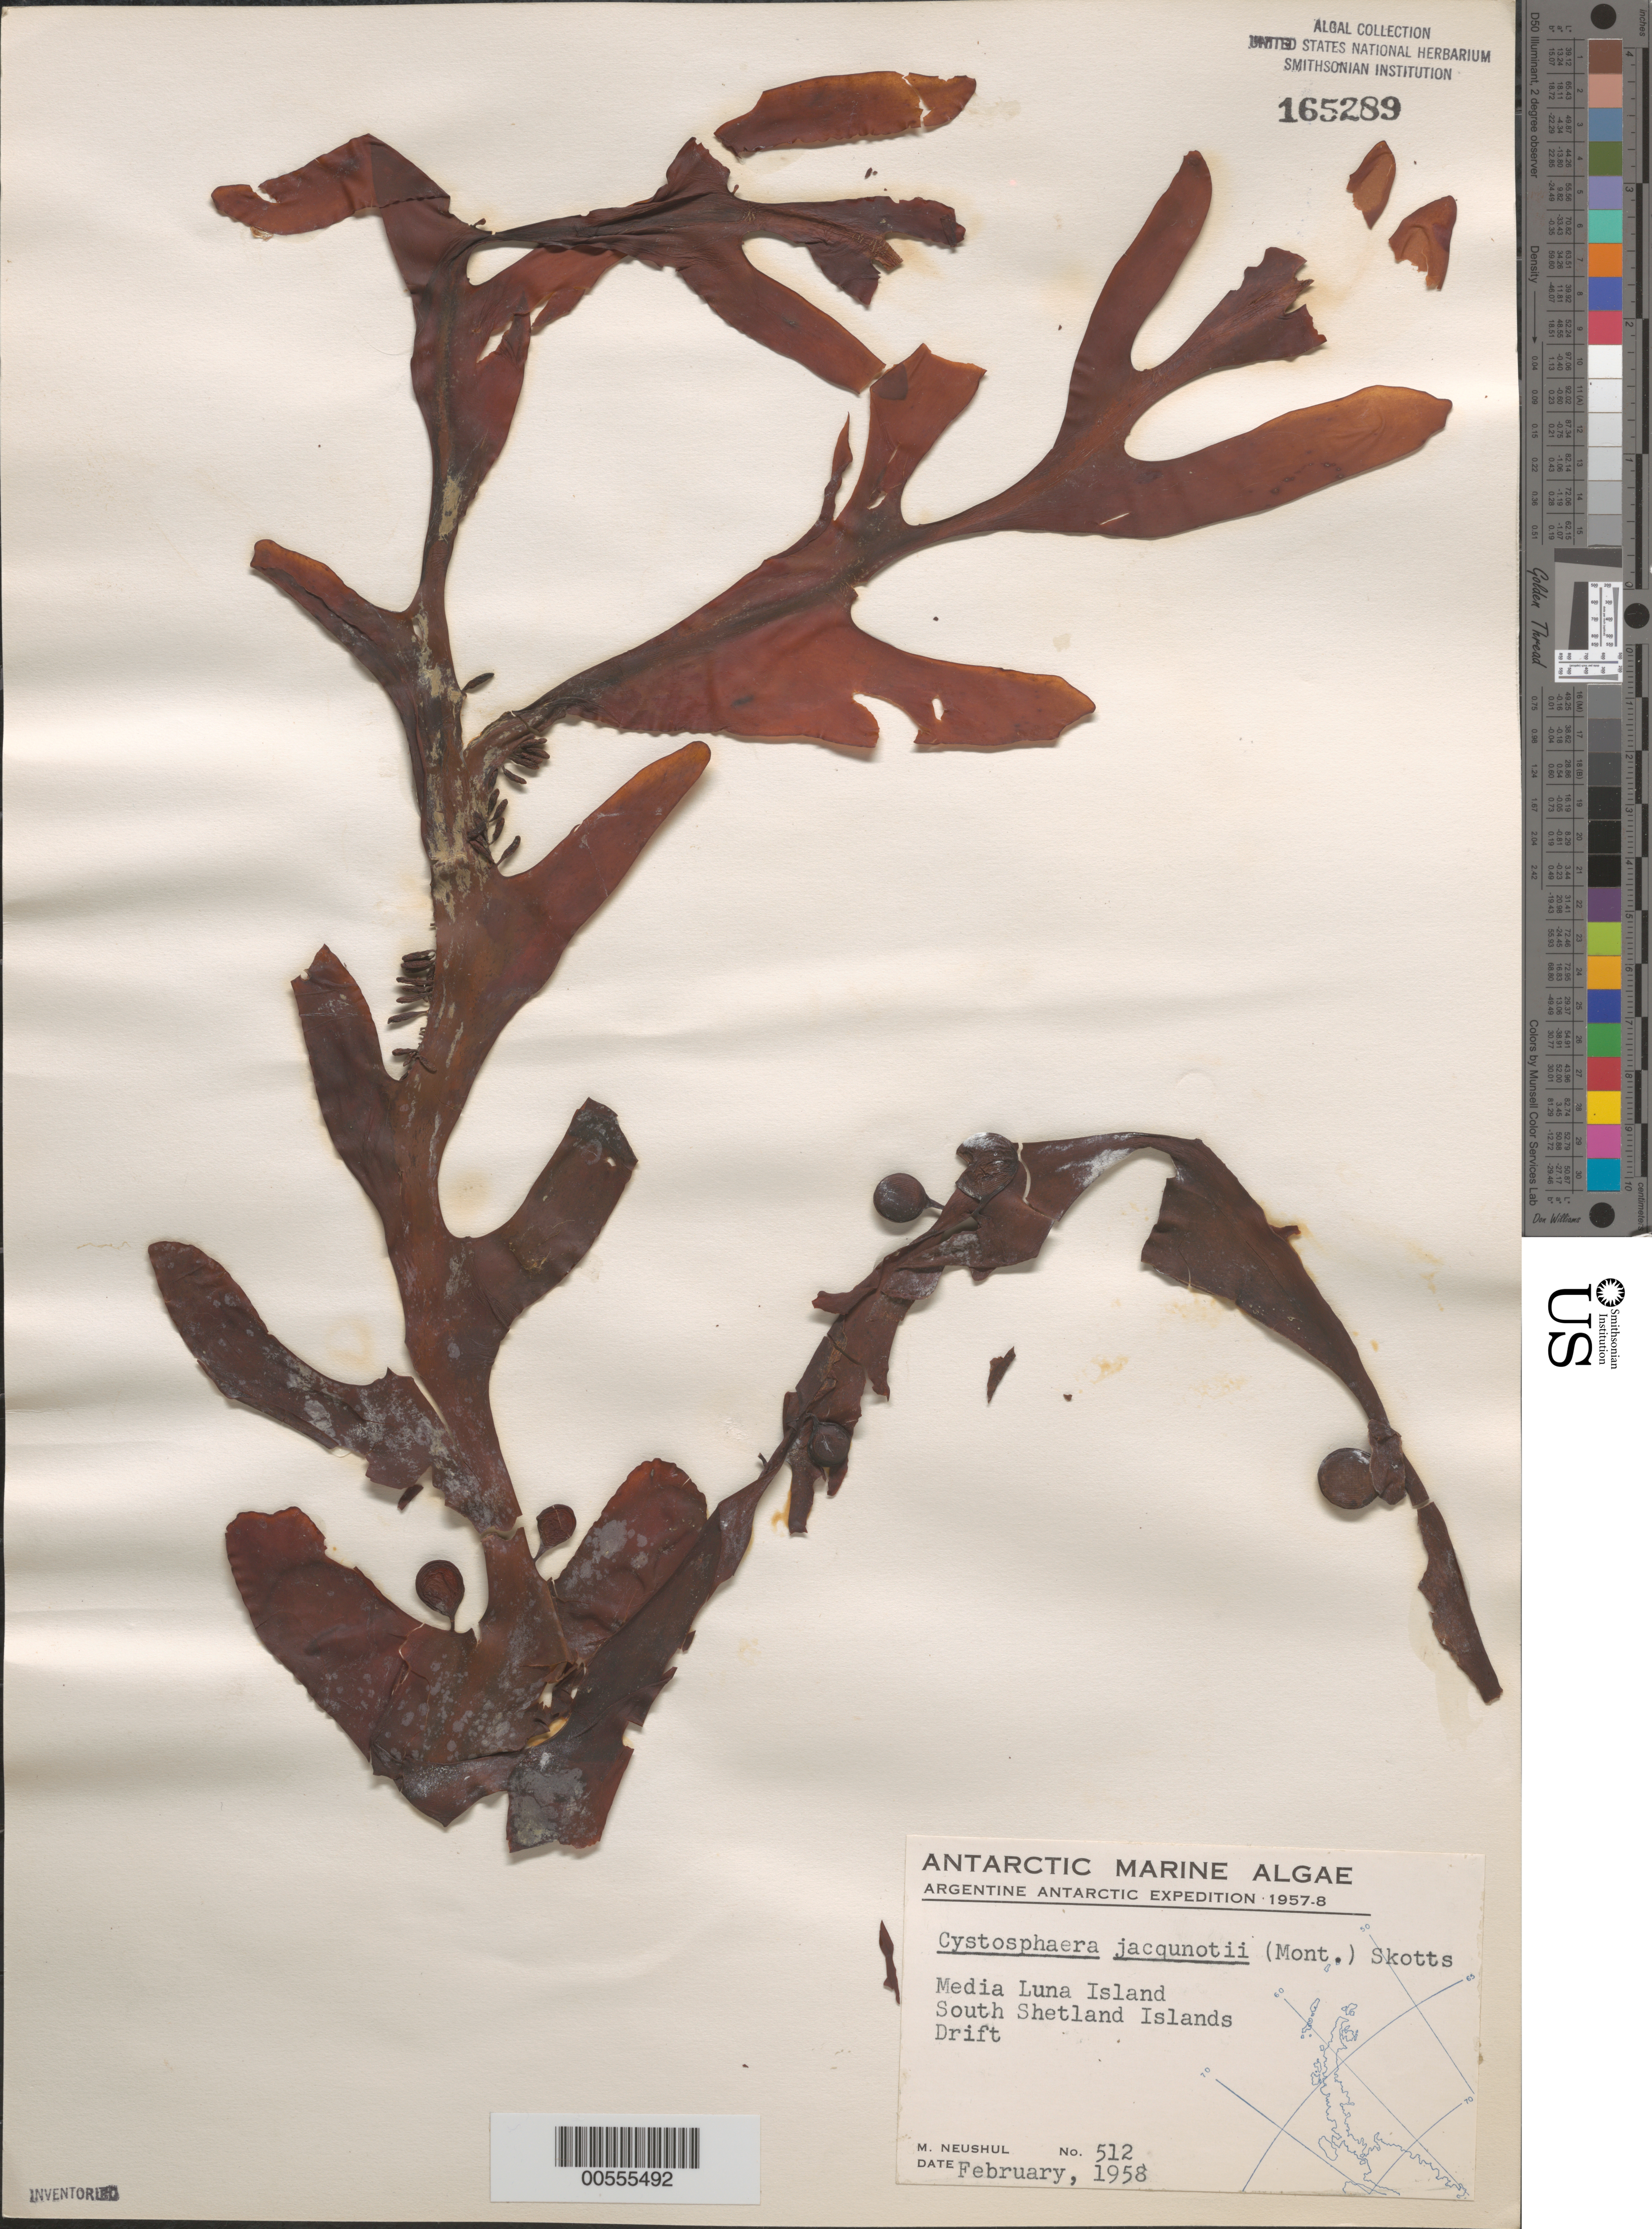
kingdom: Chromista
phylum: Ochrophyta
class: Phaeophyceae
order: Fucales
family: Seirococcaceae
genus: Cystosphaera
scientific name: Cystosphaera jacquinotii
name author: (Montagne) Skottsberg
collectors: M. Neushul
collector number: Neushul 512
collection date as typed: Feb 1958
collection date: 1958-02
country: Antarctica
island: Half Moon Island (Media Luna Island)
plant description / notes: Argentine Antarctic Expedition, 1957-1958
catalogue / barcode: US 165289